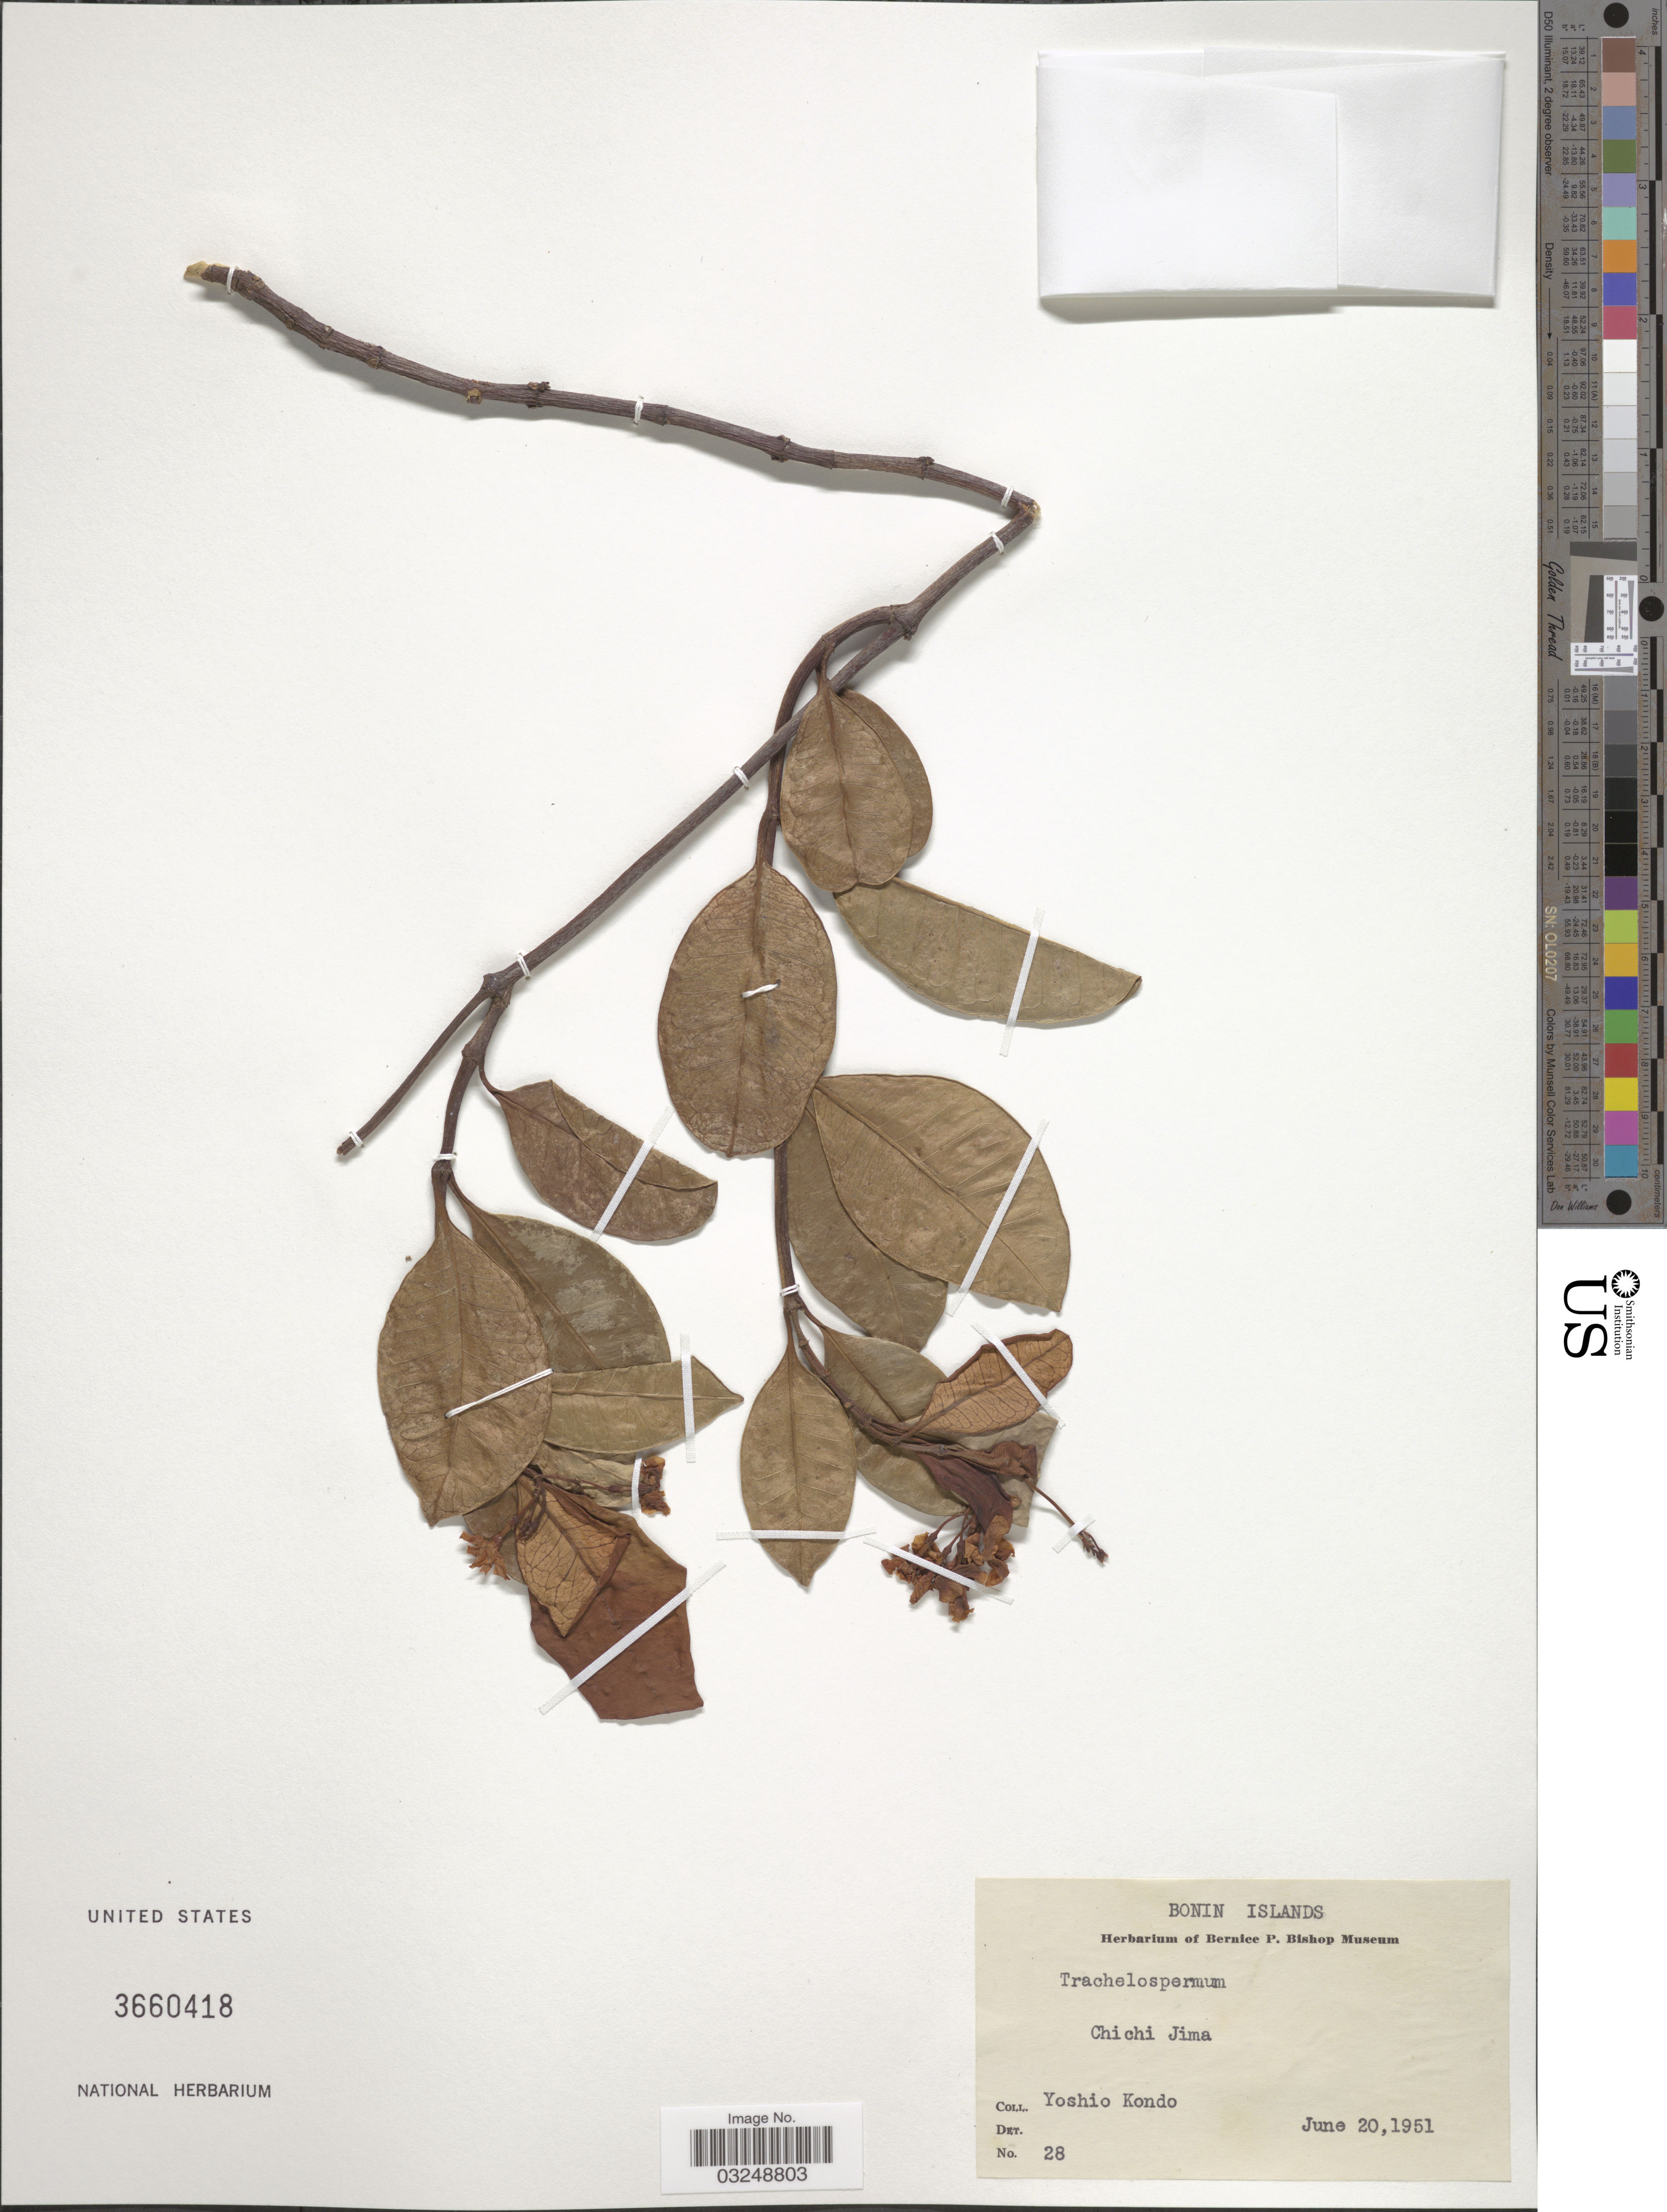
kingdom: Plantae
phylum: Tracheophyta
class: Magnoliopsida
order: Gentianales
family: Apocynaceae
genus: Trachelospermum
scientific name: Trachelospermum sp.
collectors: Y. Kondo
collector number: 28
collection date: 1951-06-20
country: Japan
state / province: Tokyo, Federal City of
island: Bonin Islands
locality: Bonin Islands. Chichi Jima.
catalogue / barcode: US 3660418